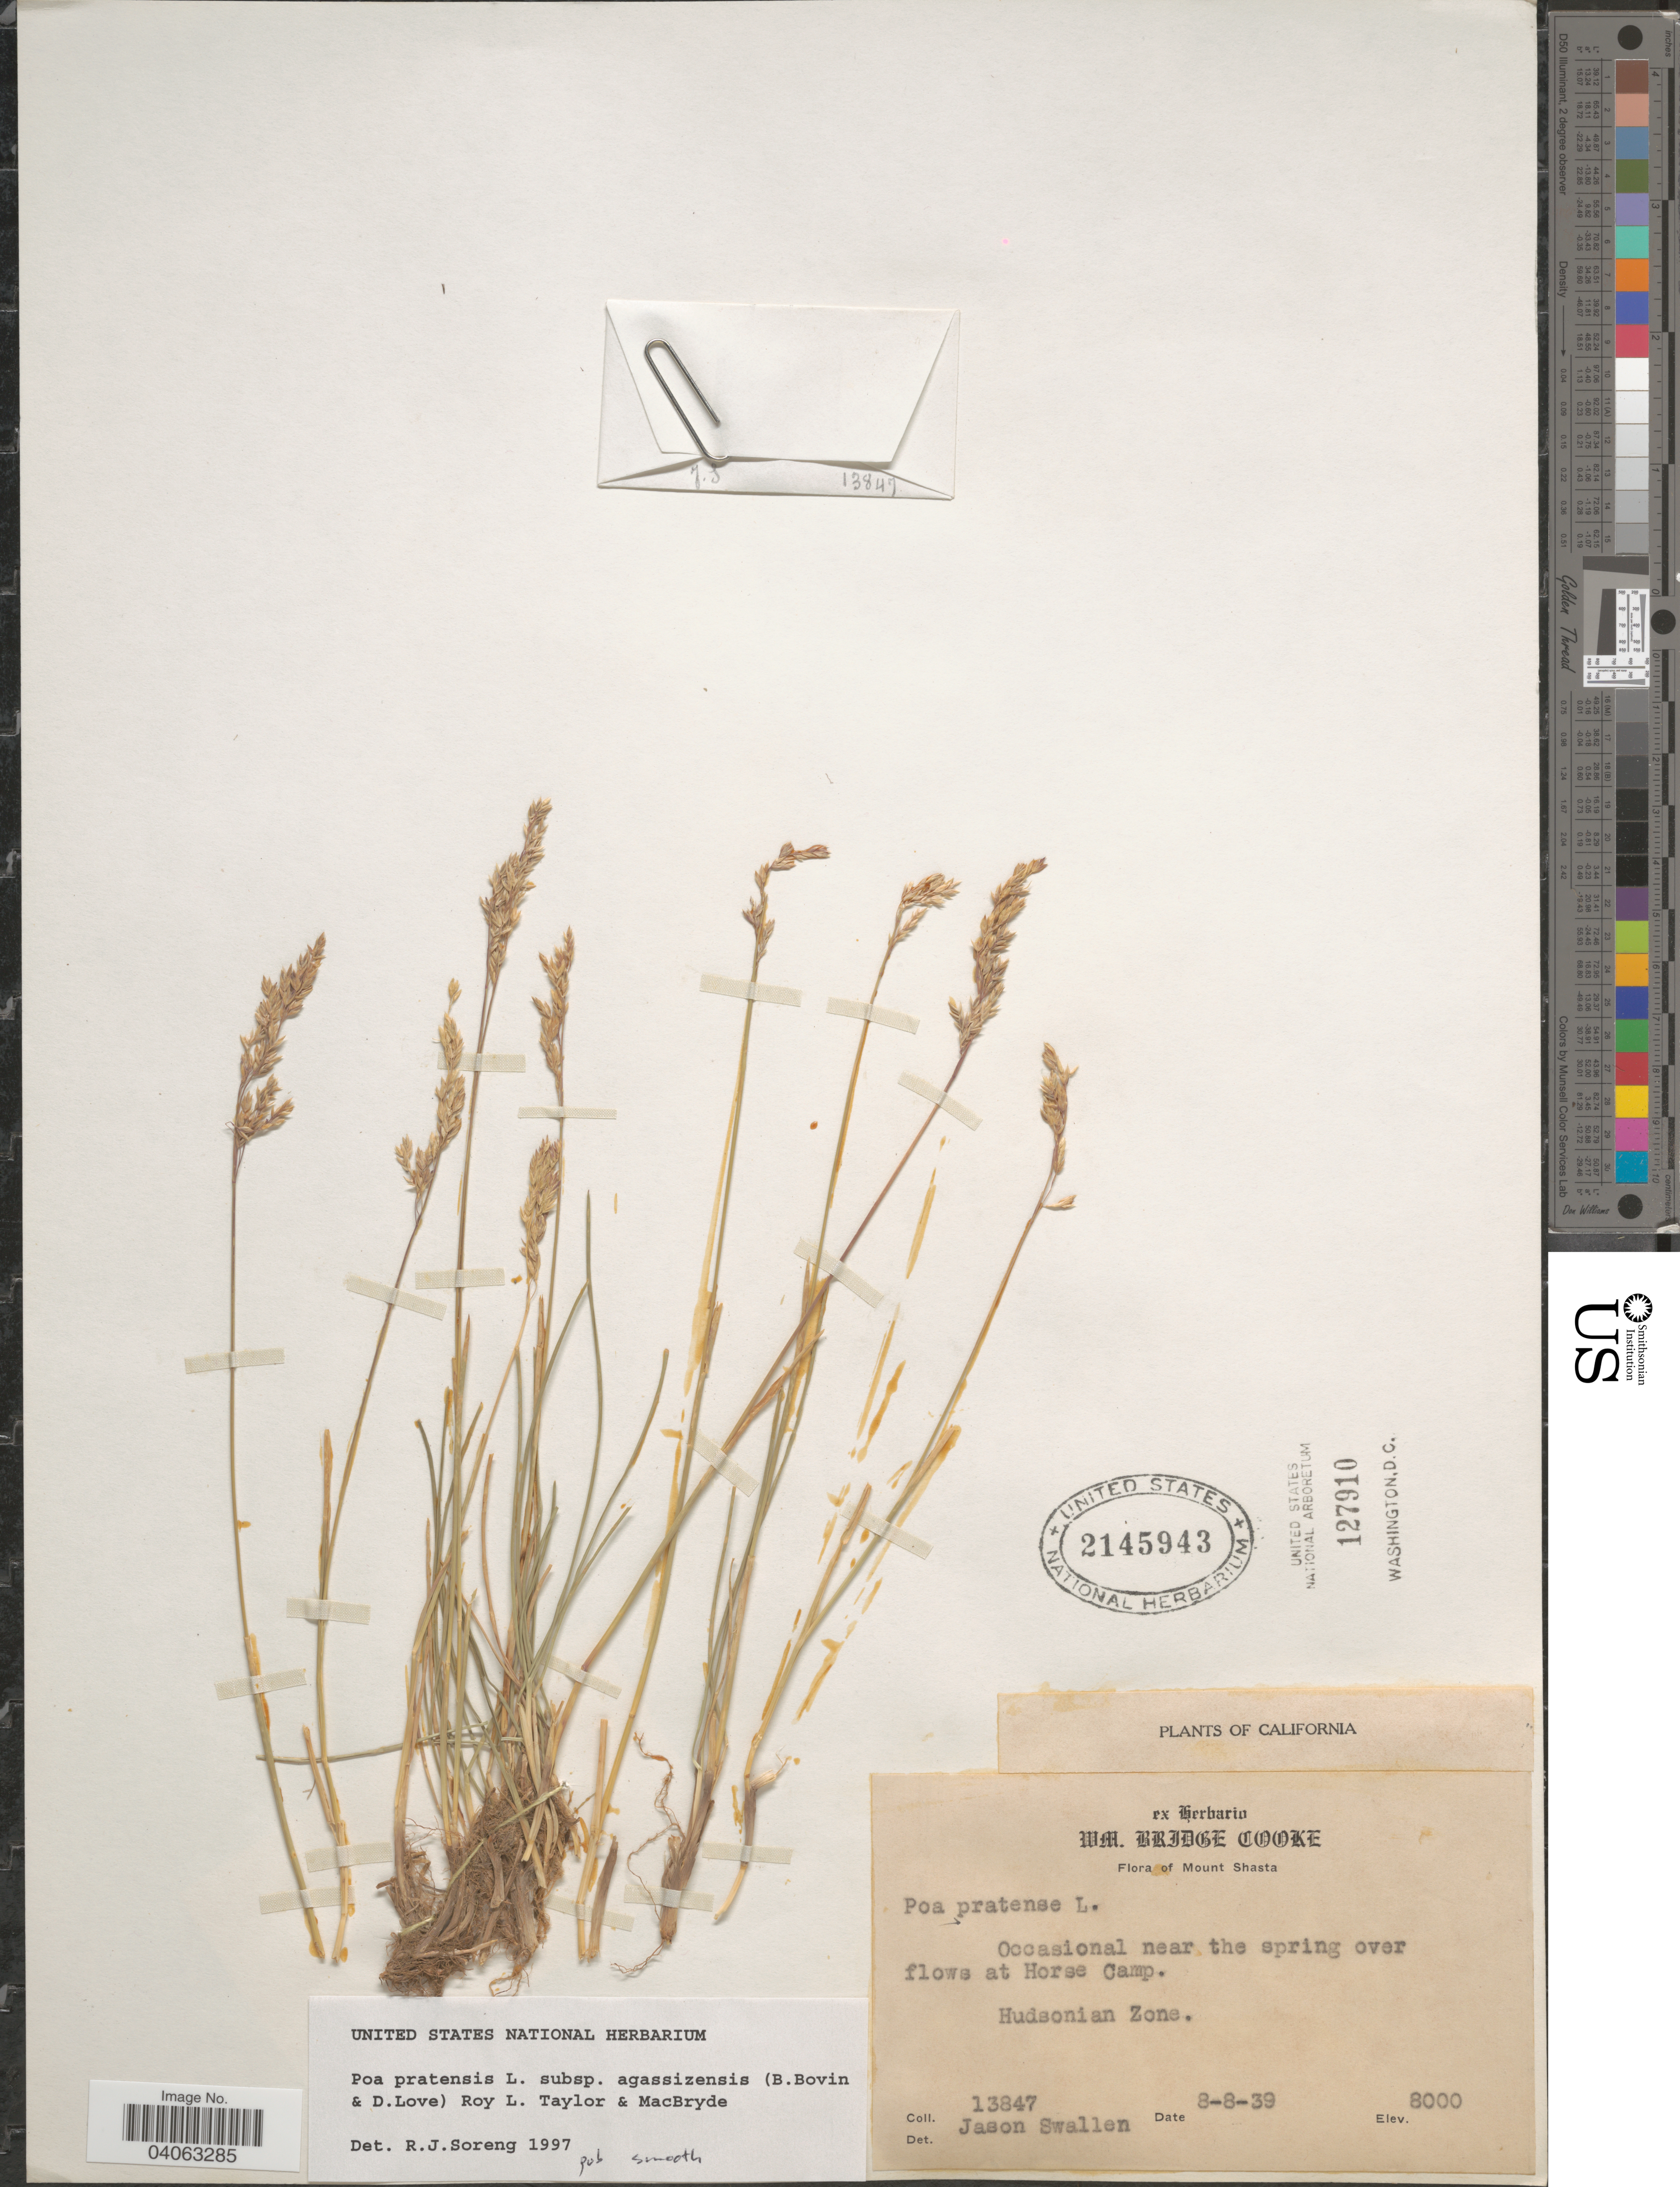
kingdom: Plantae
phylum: Tracheophyta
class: Liliopsida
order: Poales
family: Poaceae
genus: Poa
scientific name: Poa pratensis subsp. agassizensis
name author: (B. Boivin & D. Löve) Roy L. Taylor & MacBryde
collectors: J. R. Swallen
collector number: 13847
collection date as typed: Transcribed d/m/y: 8/8/39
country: United States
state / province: California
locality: Mount Shasta. Near the spring over flows at Horse Camp. Hudsonian Zone.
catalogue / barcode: US 2145943